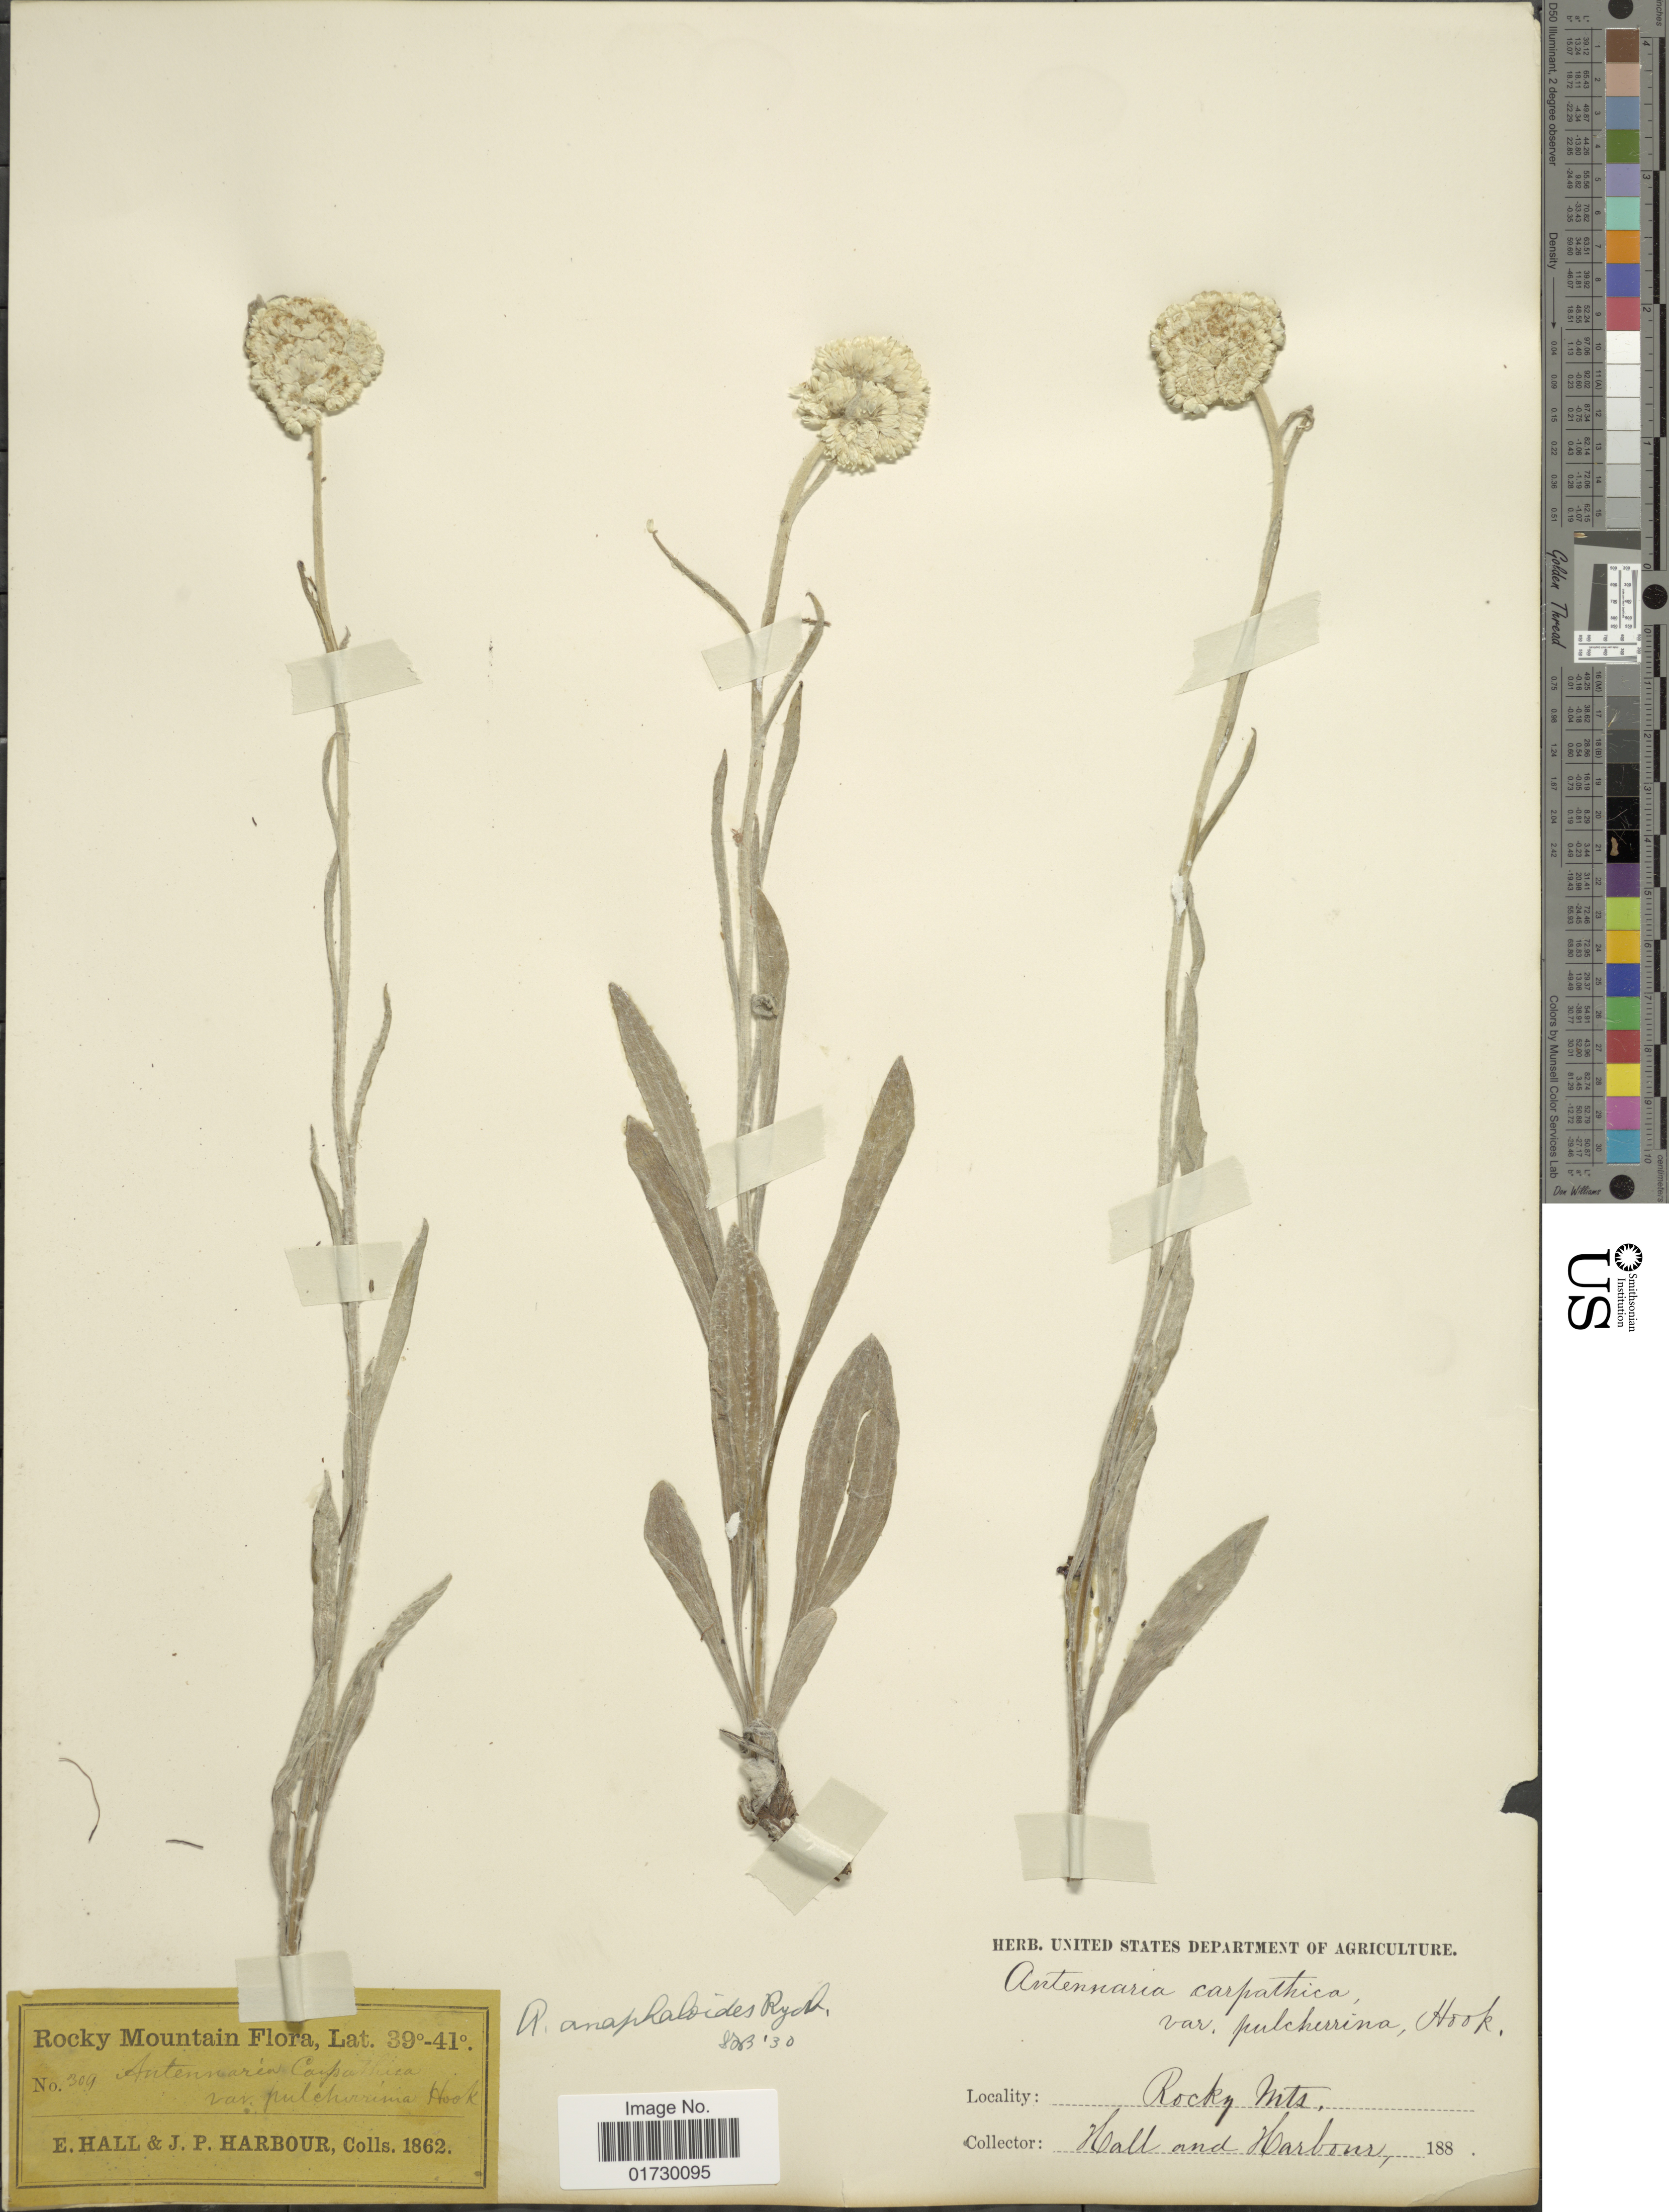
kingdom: Plantae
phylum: Tracheophyta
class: Magnoliopsida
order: Asterales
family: Asteraceae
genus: Antennaria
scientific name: Antennaria anaphaloides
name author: Rydb.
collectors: E. Hall & J. Harbour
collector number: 309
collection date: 1862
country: United States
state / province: Colorado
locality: Rocky Mtns.